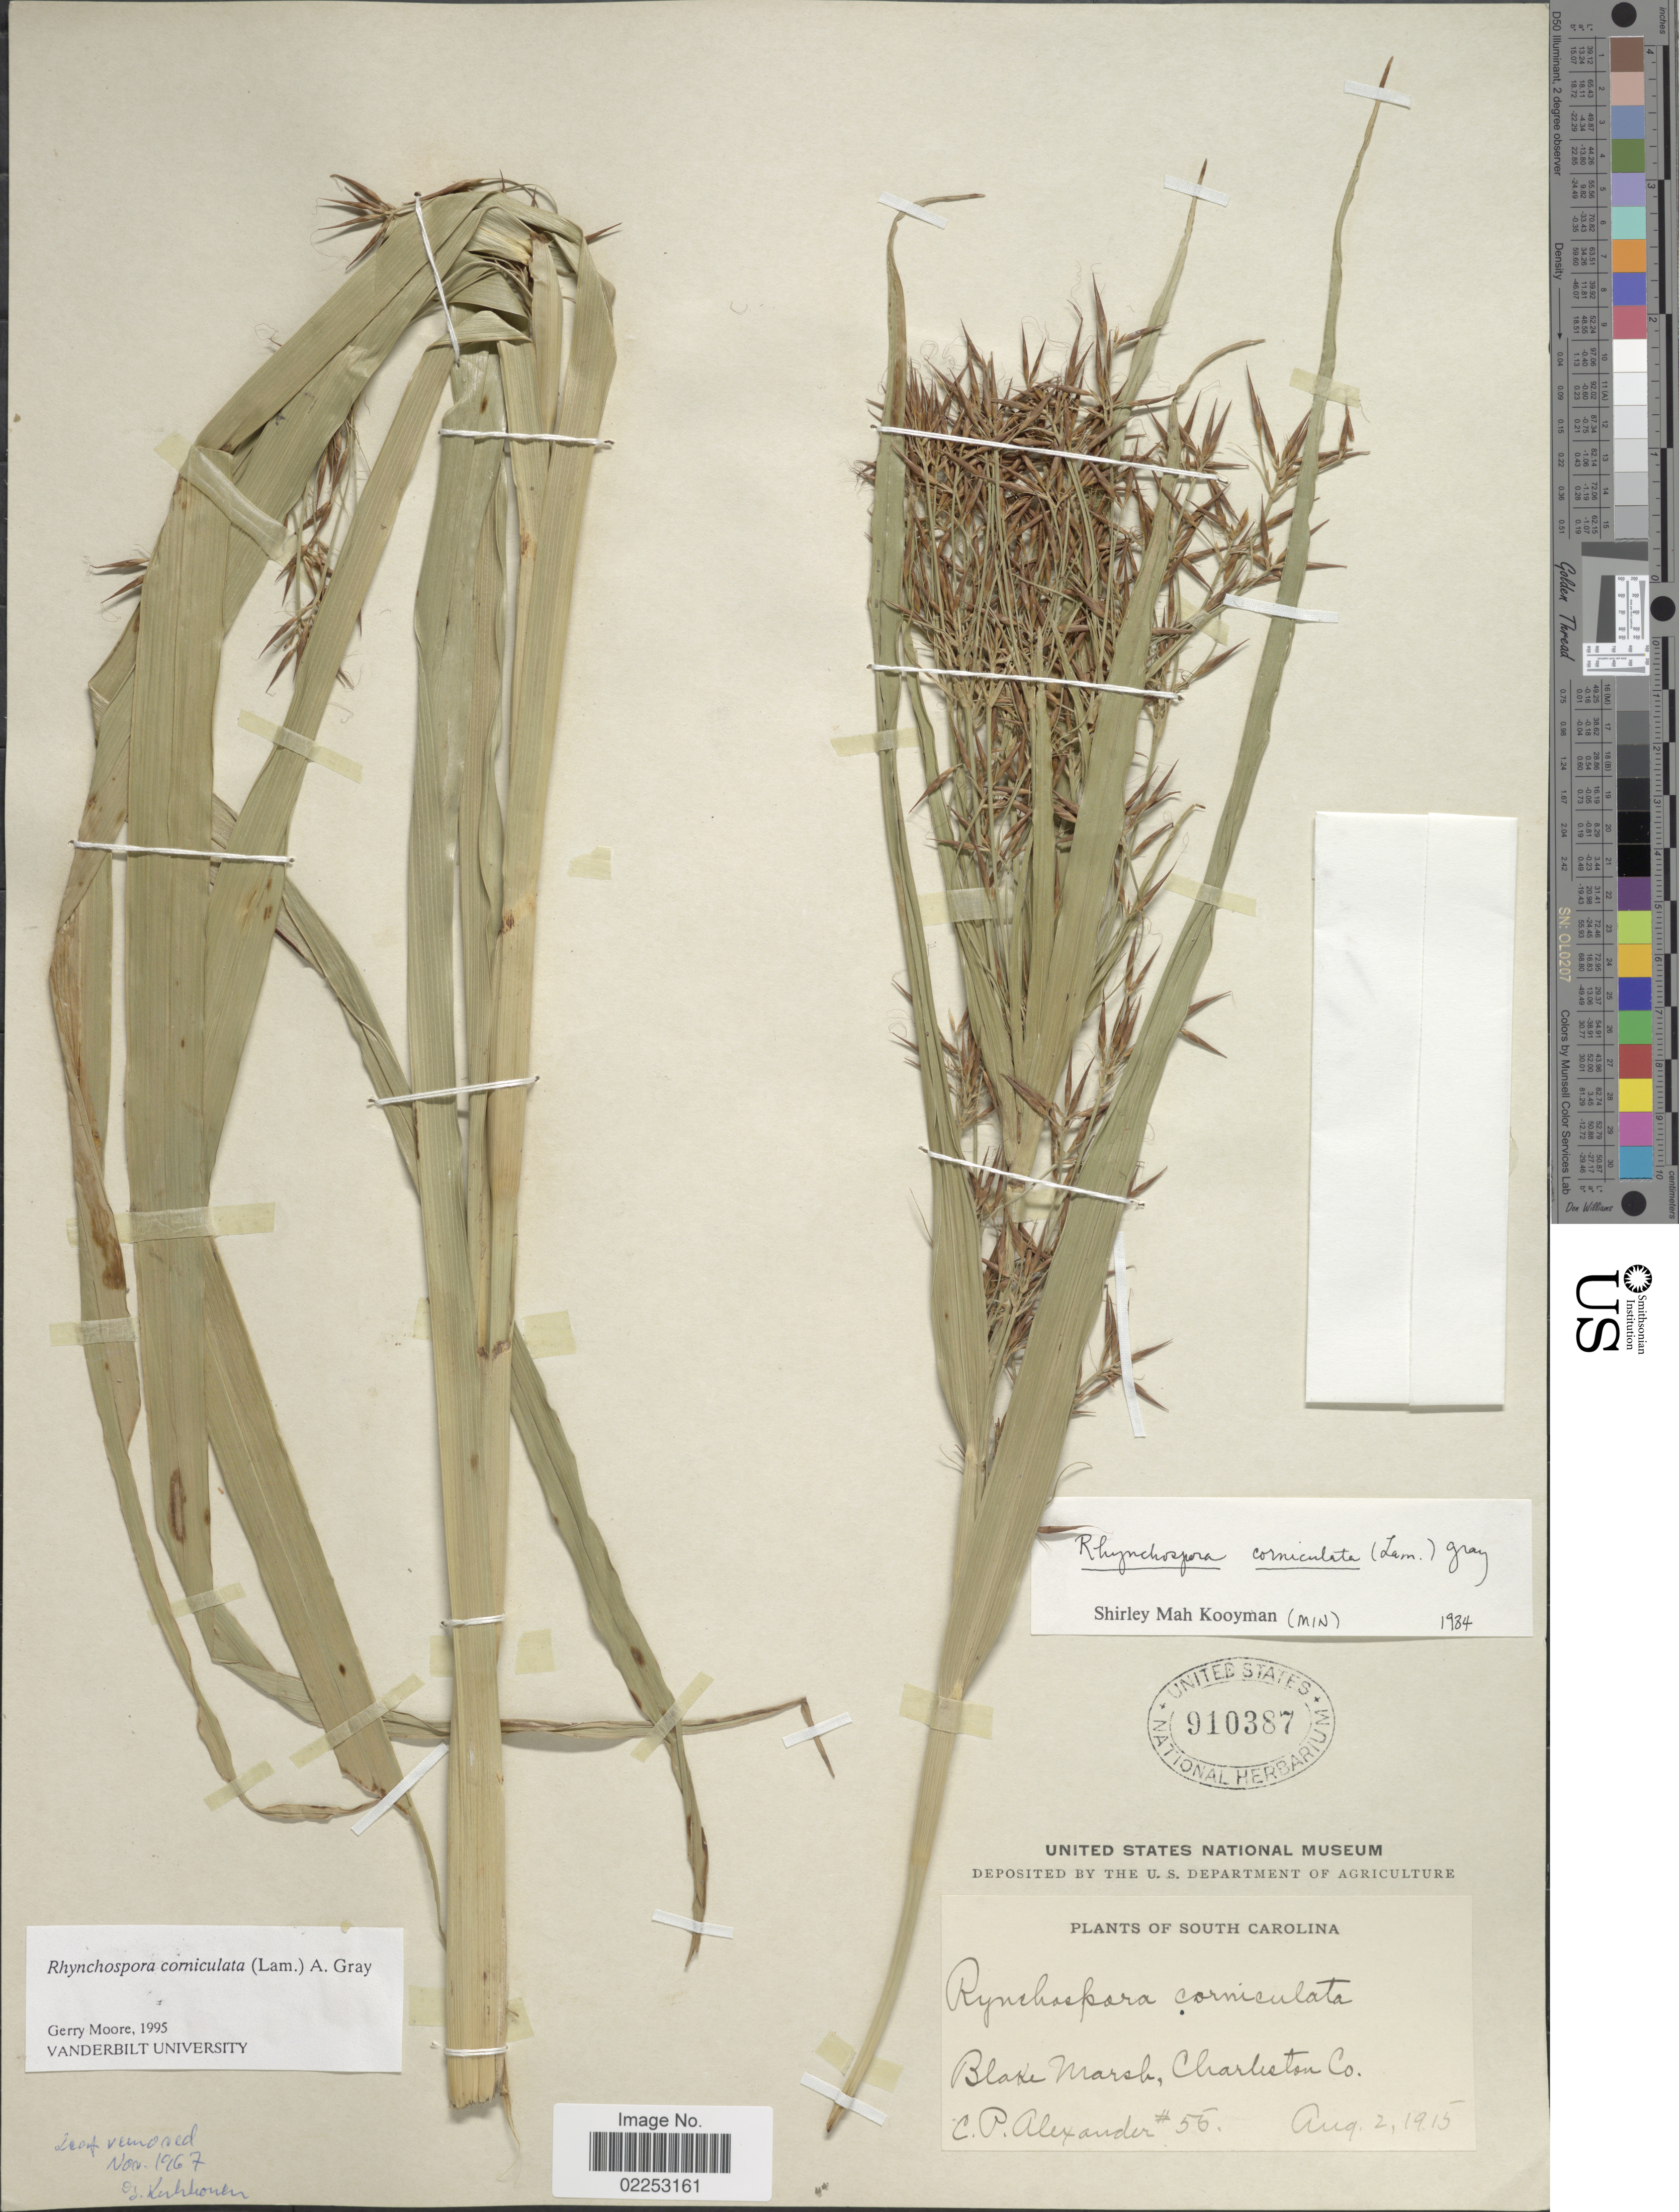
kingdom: Plantae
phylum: Tracheophyta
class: Liliopsida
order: Poales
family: Cyperaceae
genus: Rhynchospora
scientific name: Rhynchospora corniculata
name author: (Lam.) A. Gray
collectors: C. P. Alexander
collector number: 55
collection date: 1915-08-02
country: United States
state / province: South Carolina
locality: Blake Marsh, Charleston Co.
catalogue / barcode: US 910387